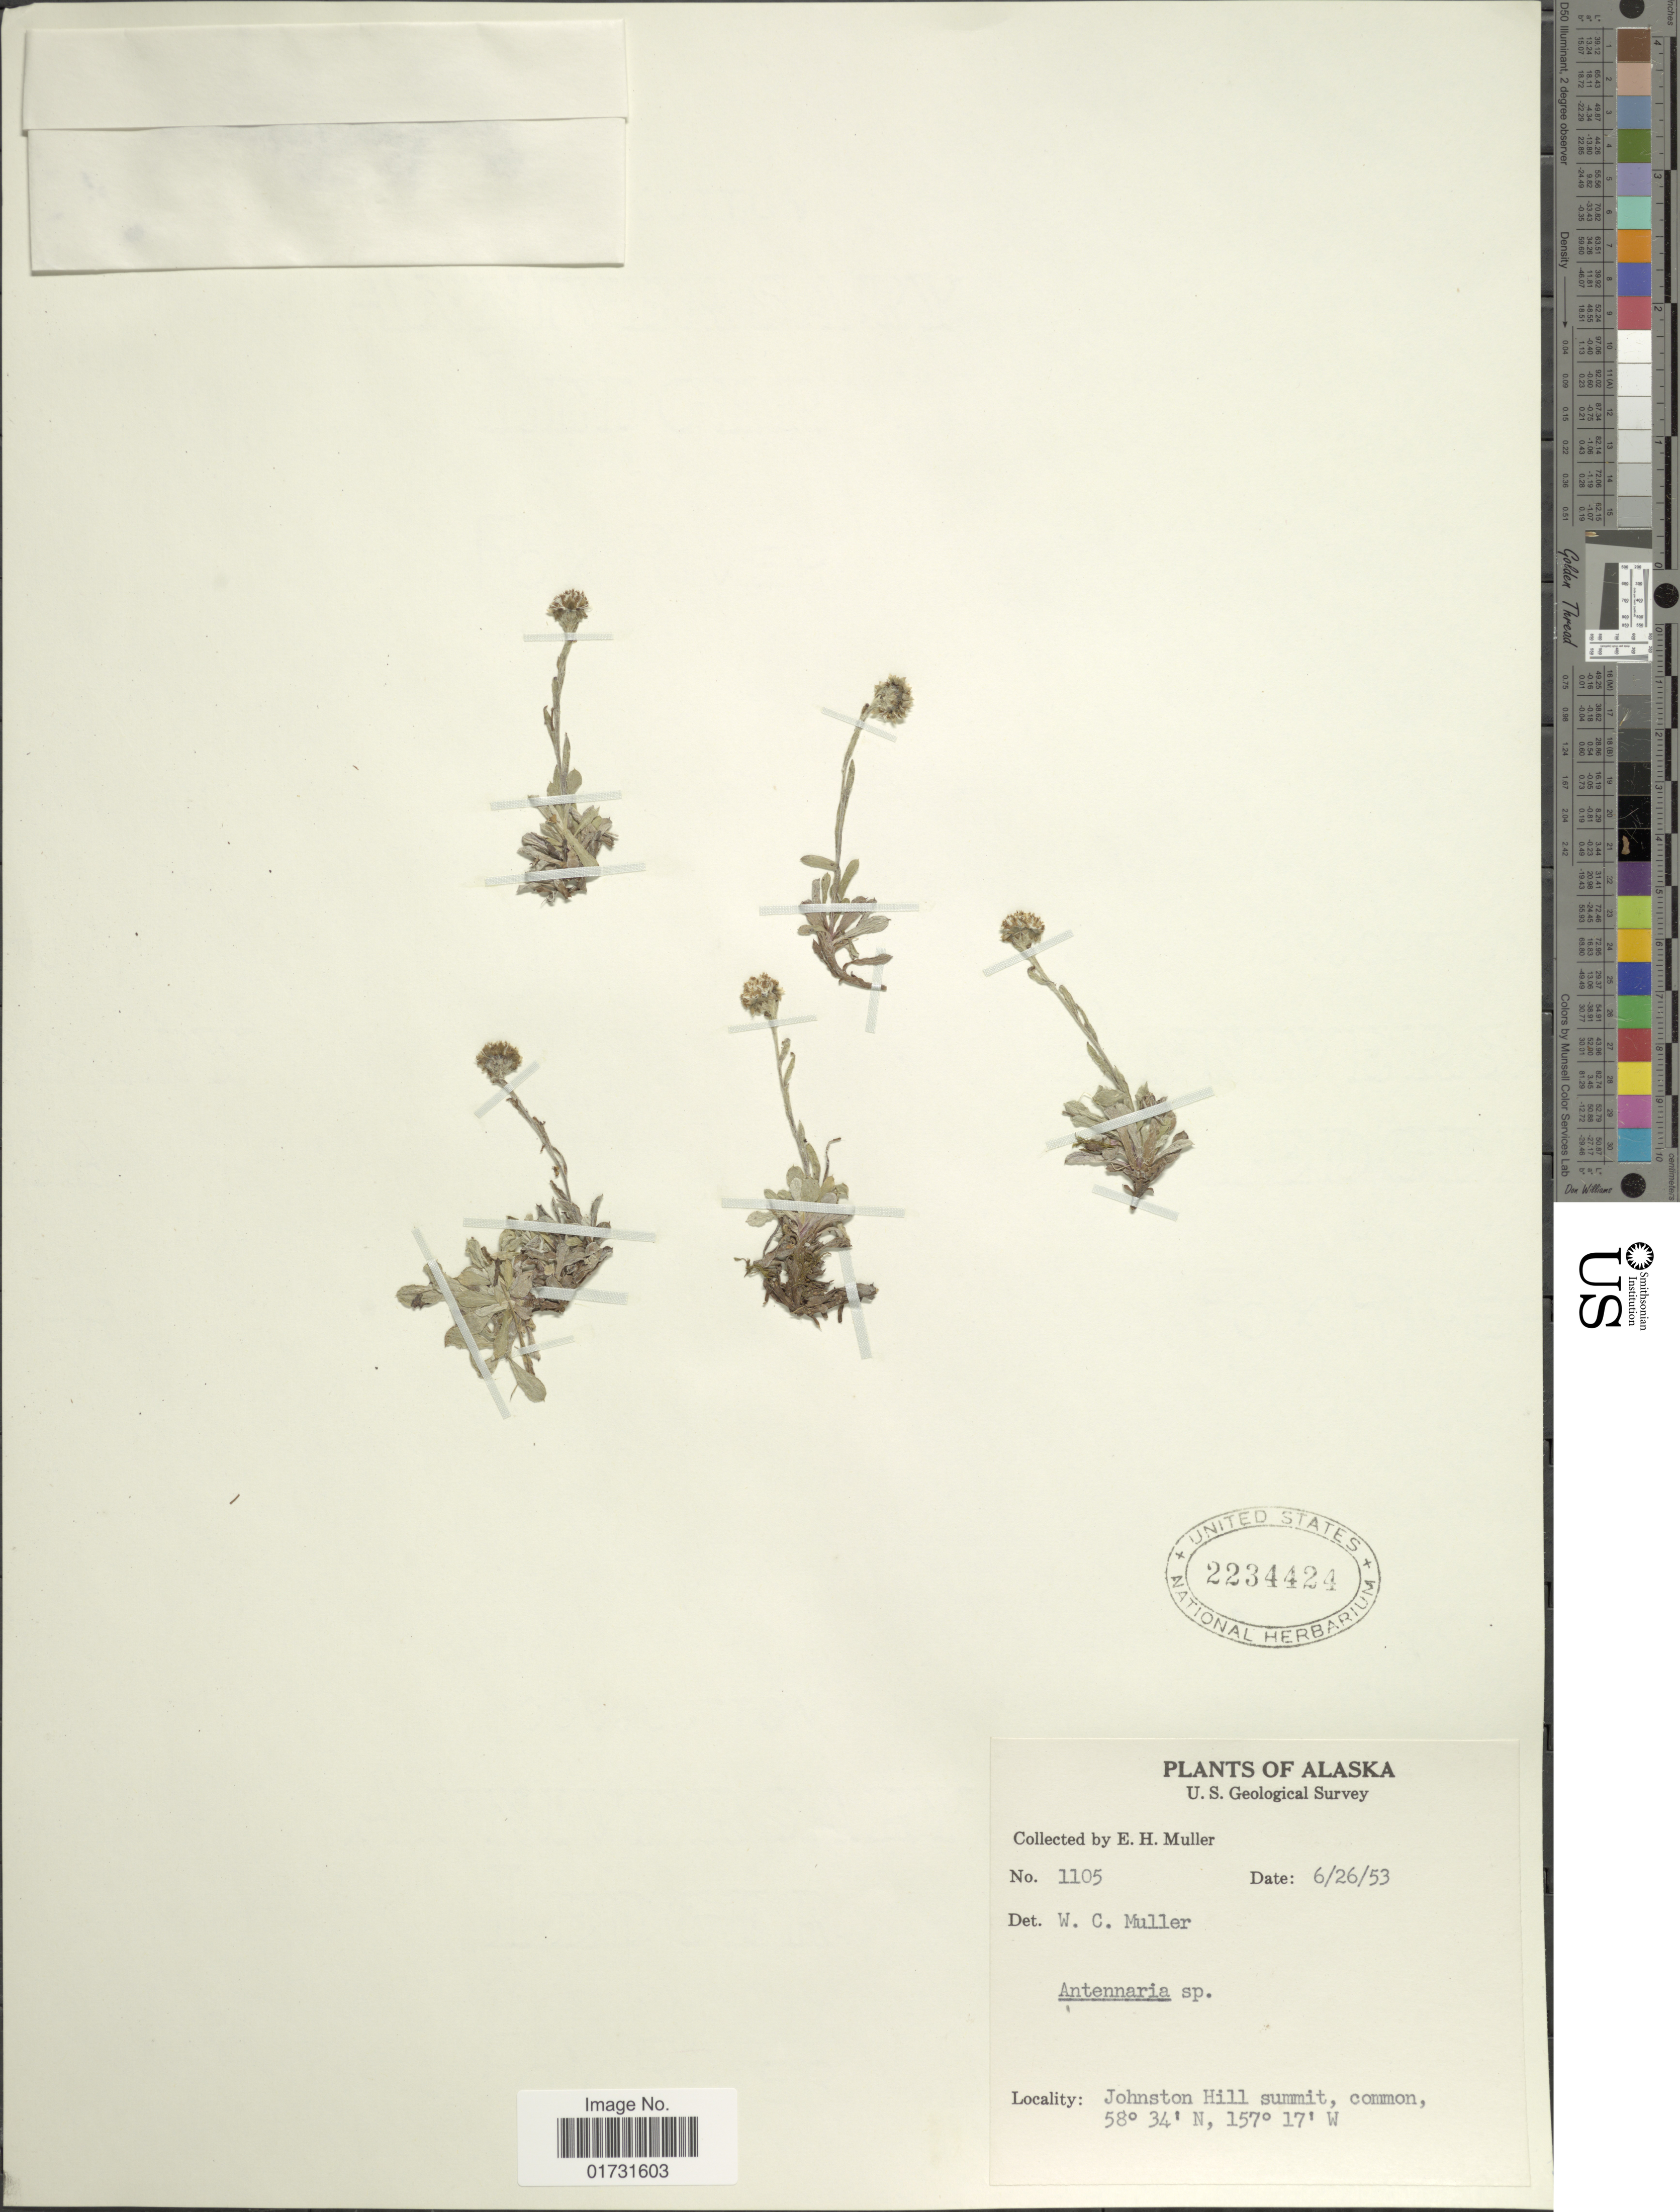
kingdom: Plantae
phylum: Tracheophyta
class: Magnoliopsida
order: Asterales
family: Asteraceae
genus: Antennaria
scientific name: Antennaria monocephala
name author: DC.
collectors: E. H. Muller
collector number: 1105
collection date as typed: Transcribed d/m/y: 26/6/53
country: United States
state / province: Alaska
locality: Johnston Hill summit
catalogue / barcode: US 2234424